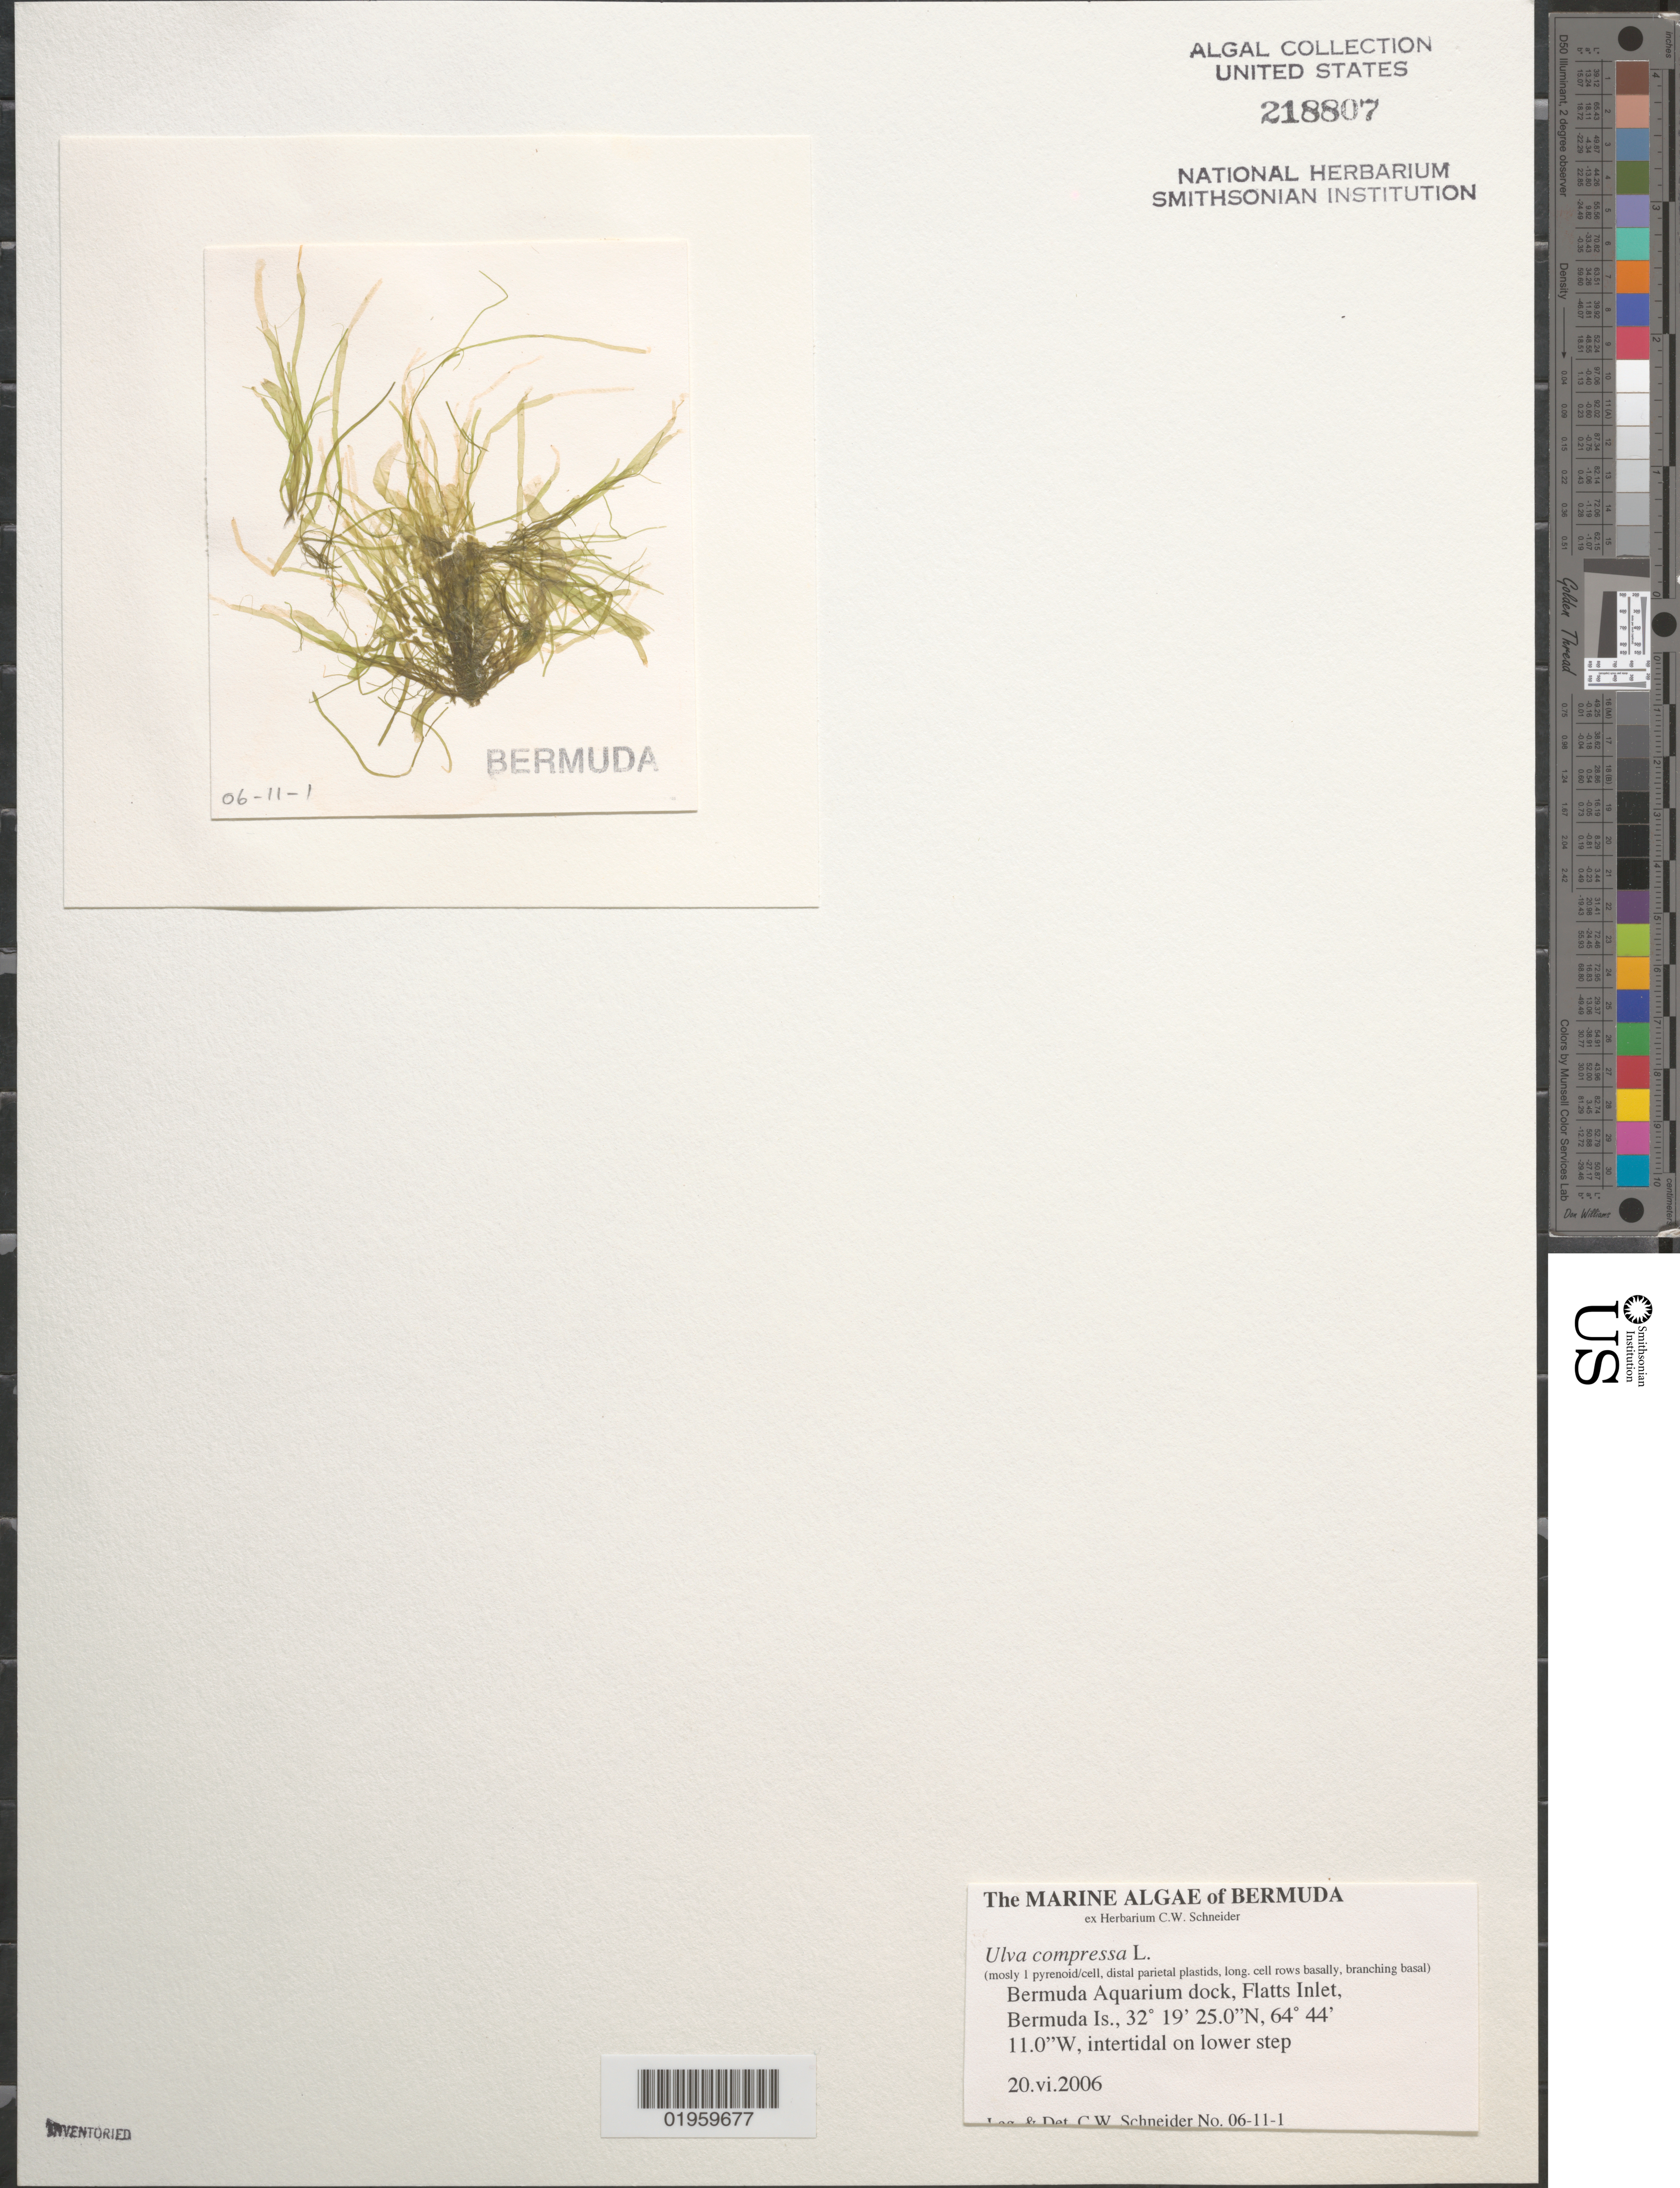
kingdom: Plantae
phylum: Chlorophyta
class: Ulvophyceae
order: Ulvales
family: Ulvaceae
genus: Ulva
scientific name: Ulva compressa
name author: L.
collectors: C. W. Schneider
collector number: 06-11-1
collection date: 2006-06-20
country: Bermuda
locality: Bermuda Aquarium dock, Flatts Inlet, Bermuda Is.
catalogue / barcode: US 218807